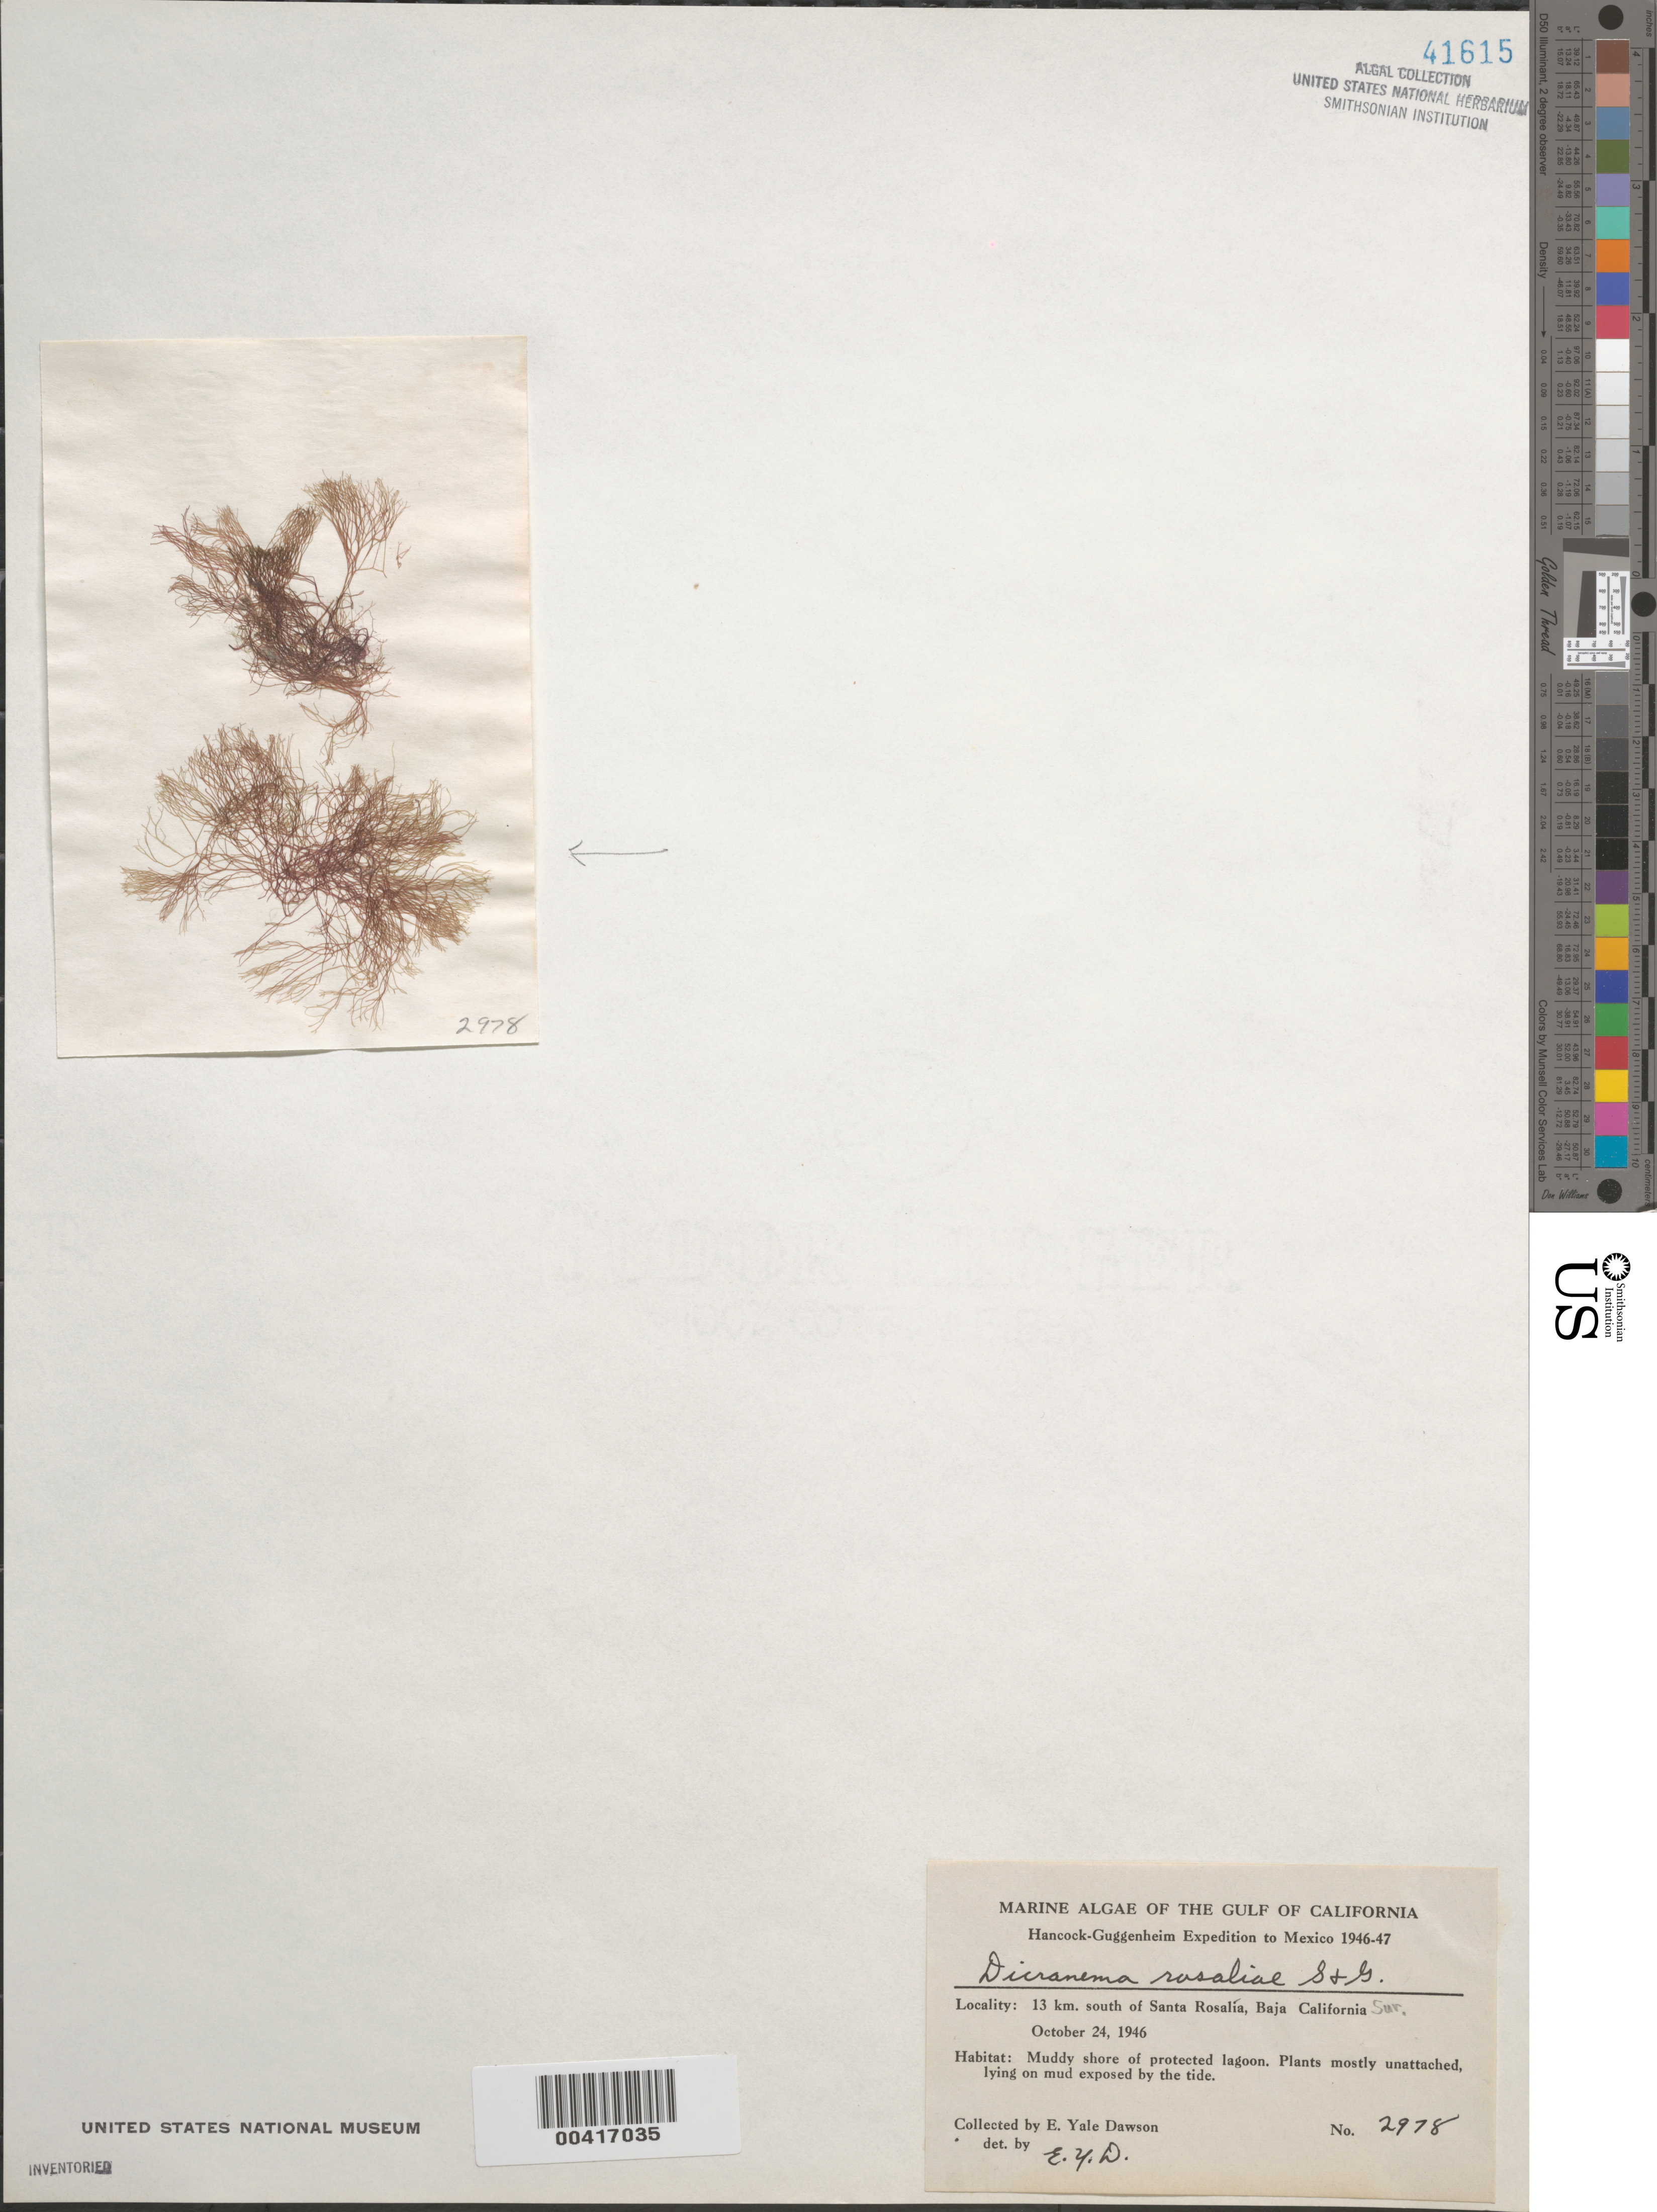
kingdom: Plantae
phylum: Rhodophyta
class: Florideophyceae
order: Gigartinales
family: Dicranemataceae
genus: Dicranema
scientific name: Dicranema rosaliae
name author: Setch. & N.L. Gardner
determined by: Dawson, E. Y.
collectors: E. Y. Dawson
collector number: EYD 2978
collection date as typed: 24 Oct 1946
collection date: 1946-10-24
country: Mexico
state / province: Baja California Sur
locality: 13 km south of Santa Rosalia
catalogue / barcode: US 41615